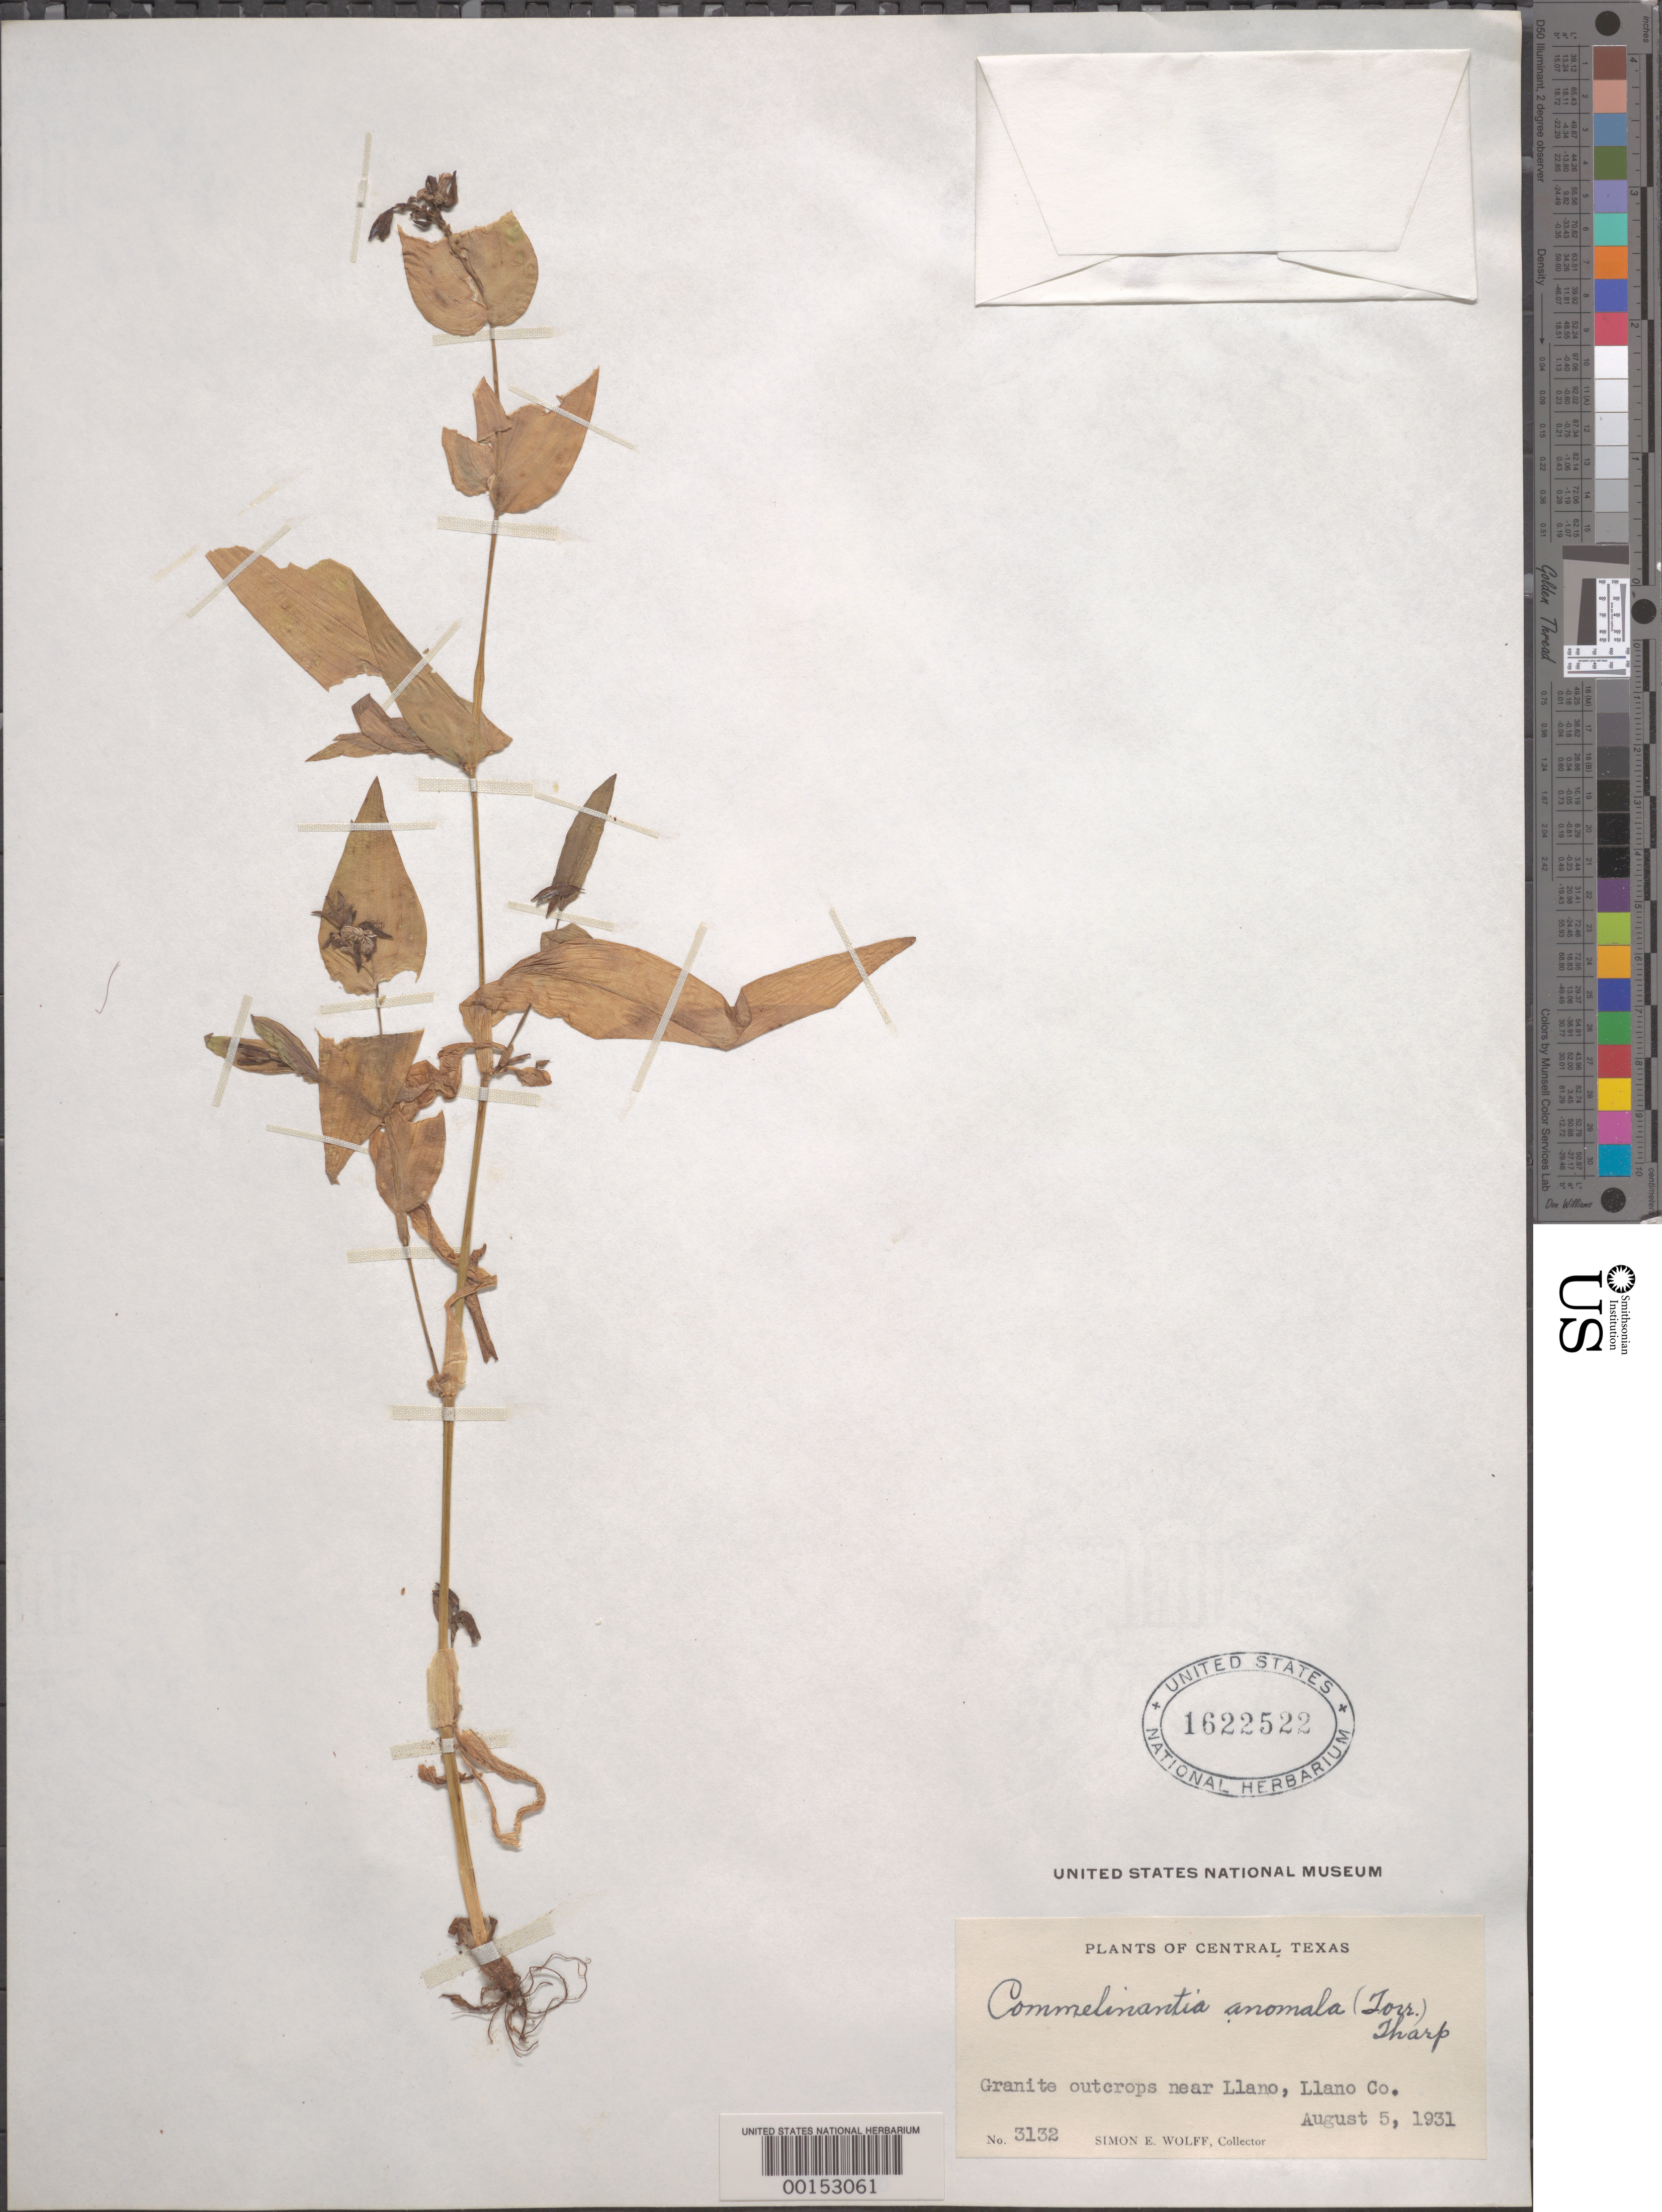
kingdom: Plantae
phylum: Tracheophyta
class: Liliopsida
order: Commelinales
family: Commelinaceae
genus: Tinantia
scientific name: Tinantia anomala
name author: (Torr.) C.B. Clarke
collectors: S. E. Wolff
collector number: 3132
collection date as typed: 05 Aug 1931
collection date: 1931-08-05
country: United States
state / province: Texas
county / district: Llano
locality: Near llano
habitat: Granite outcrops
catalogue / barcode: US 1622522